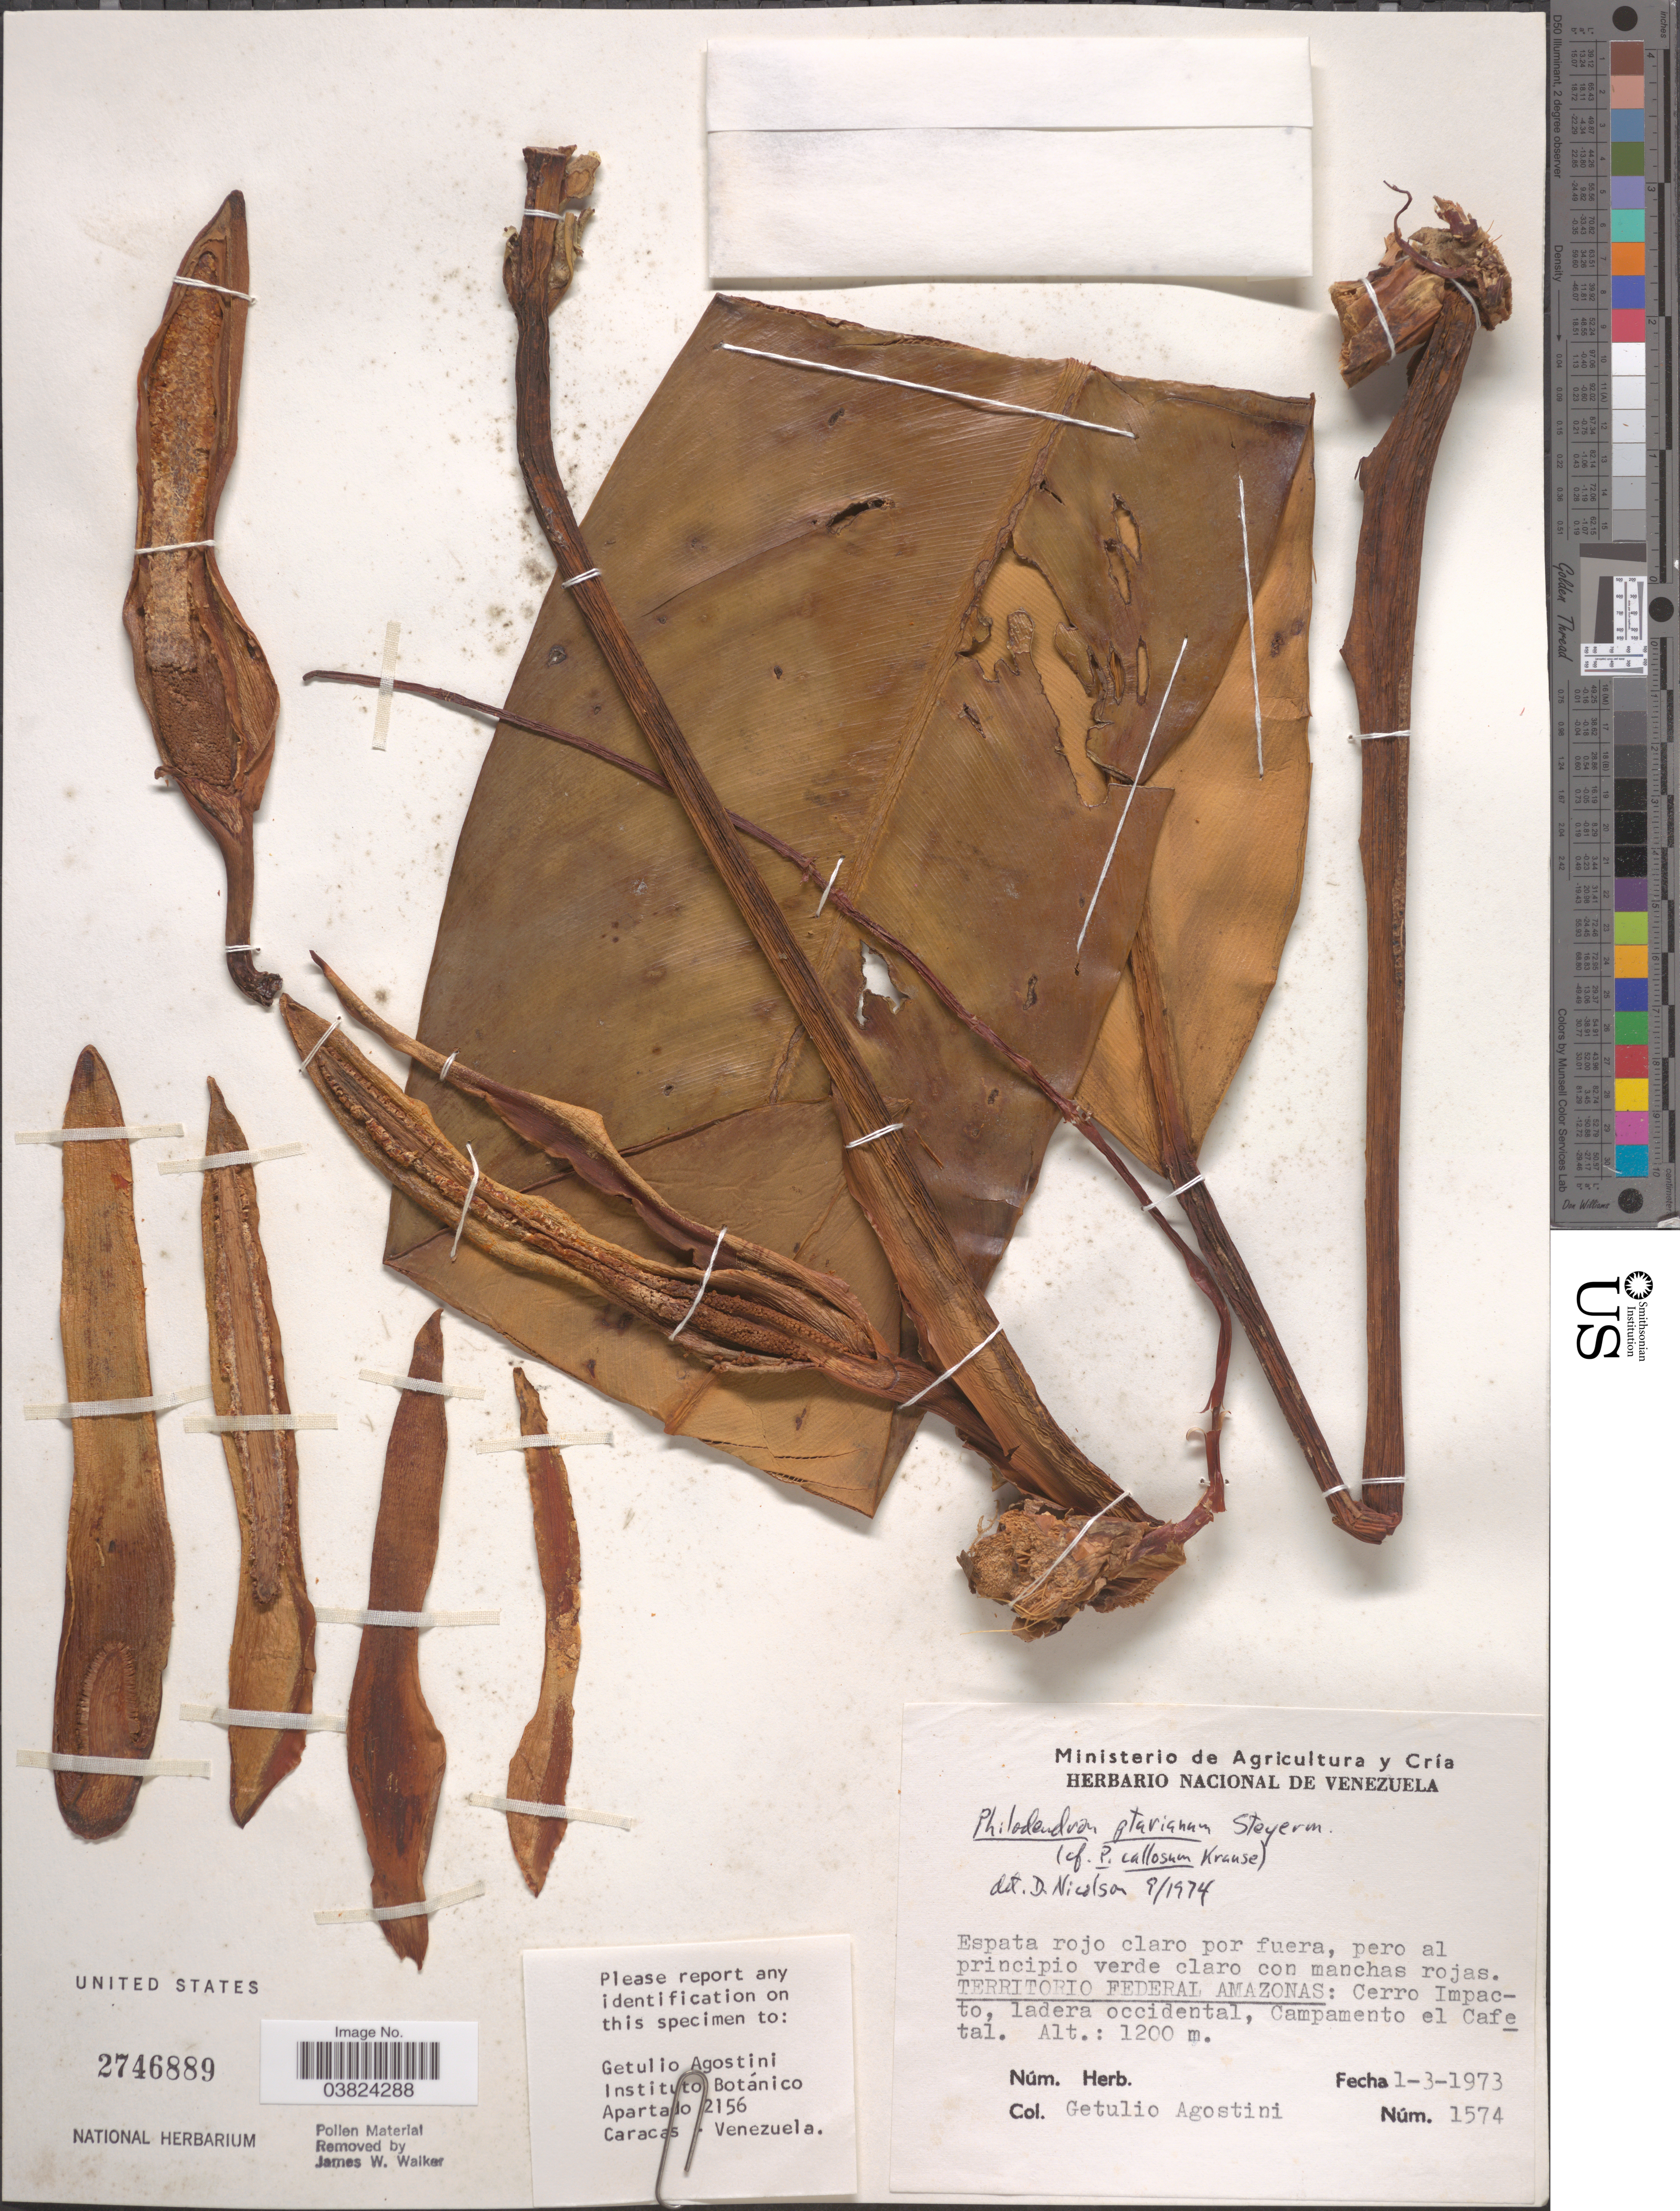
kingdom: Plantae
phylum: Tracheophyta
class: Liliopsida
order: Alismatales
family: Araceae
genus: Philodendron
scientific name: Philodendron ptarianum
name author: Steyerm.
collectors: G. Agostini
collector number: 1574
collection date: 1973-03-01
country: Venezuela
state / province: Amazonas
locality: Territorio Federal Amazonas: Cerro Impacto, ladero occidental, Campamento el Cafetal.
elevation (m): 1200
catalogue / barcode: US 2746889